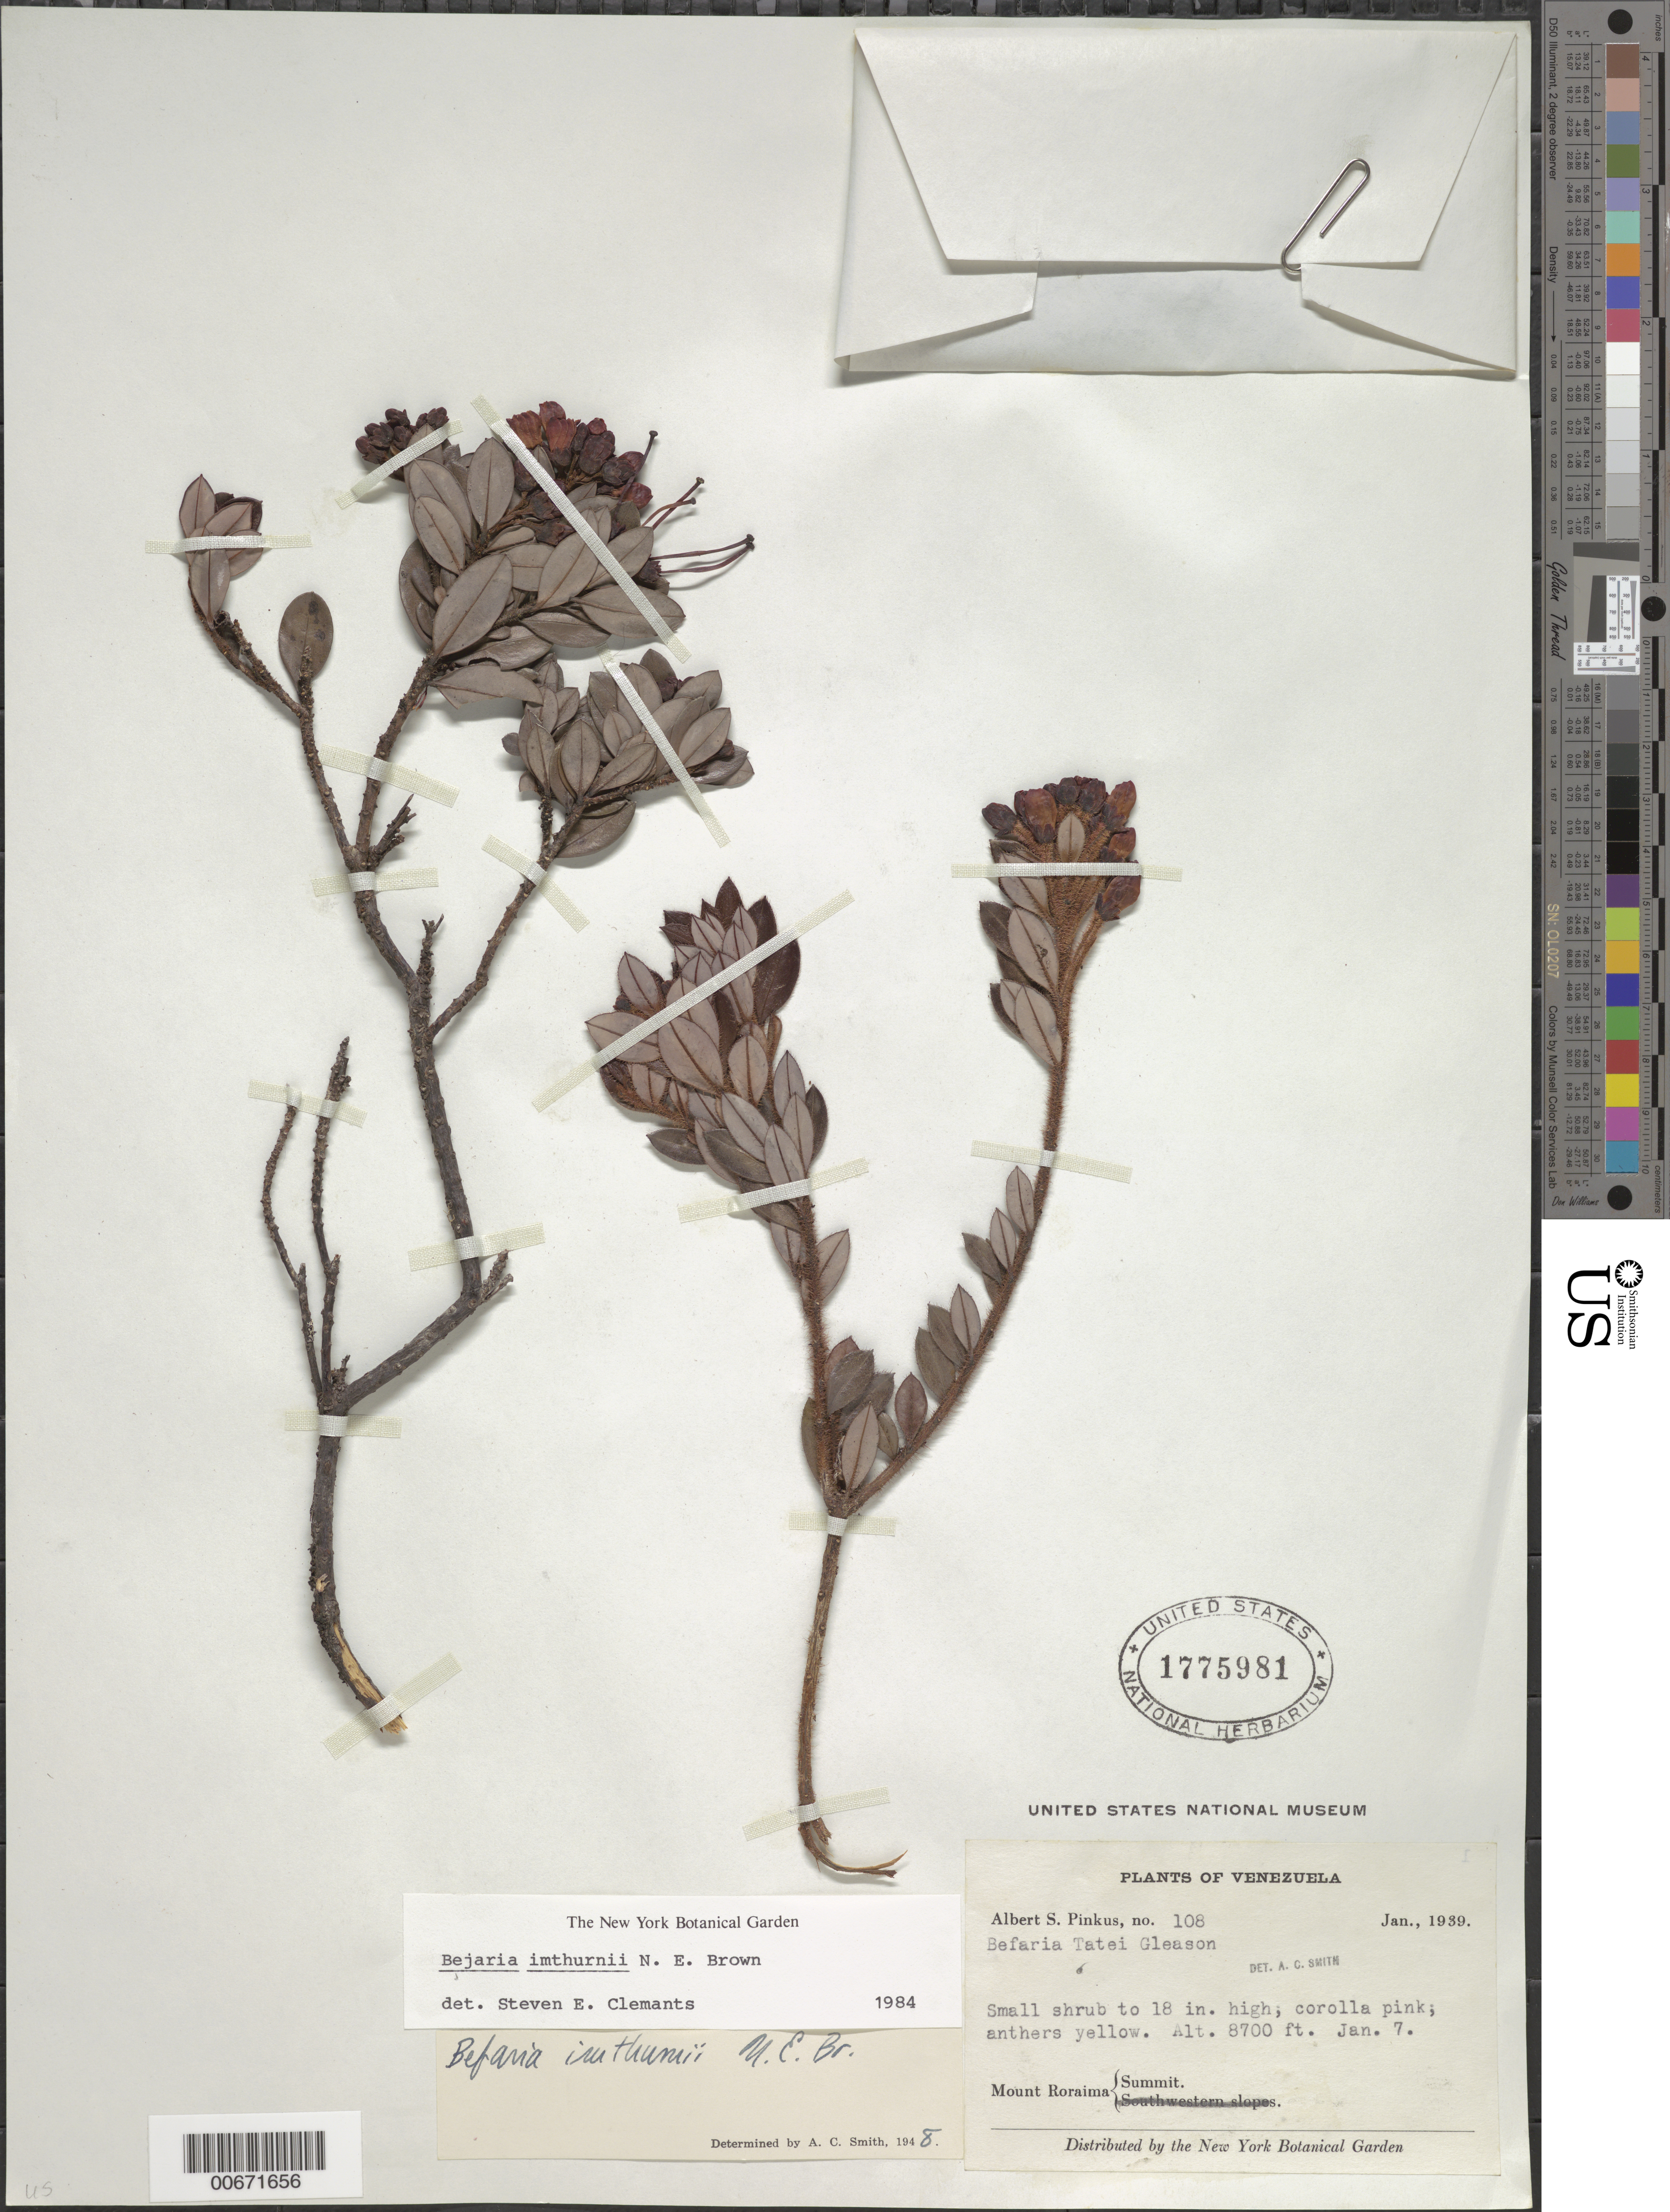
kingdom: Plantae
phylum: Tracheophyta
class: Magnoliopsida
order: Ericales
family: Ericaceae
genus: Bejaria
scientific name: Bejaria imthurnii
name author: N.E. Br.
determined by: Clemants, S. E.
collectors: A. Pinkus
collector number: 108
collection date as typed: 7-Jan-39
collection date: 1939-01-07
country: Venezuela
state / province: Bolívar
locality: Mt. Roraima, summit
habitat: Mountain summit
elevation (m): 2652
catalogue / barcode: US 1775981